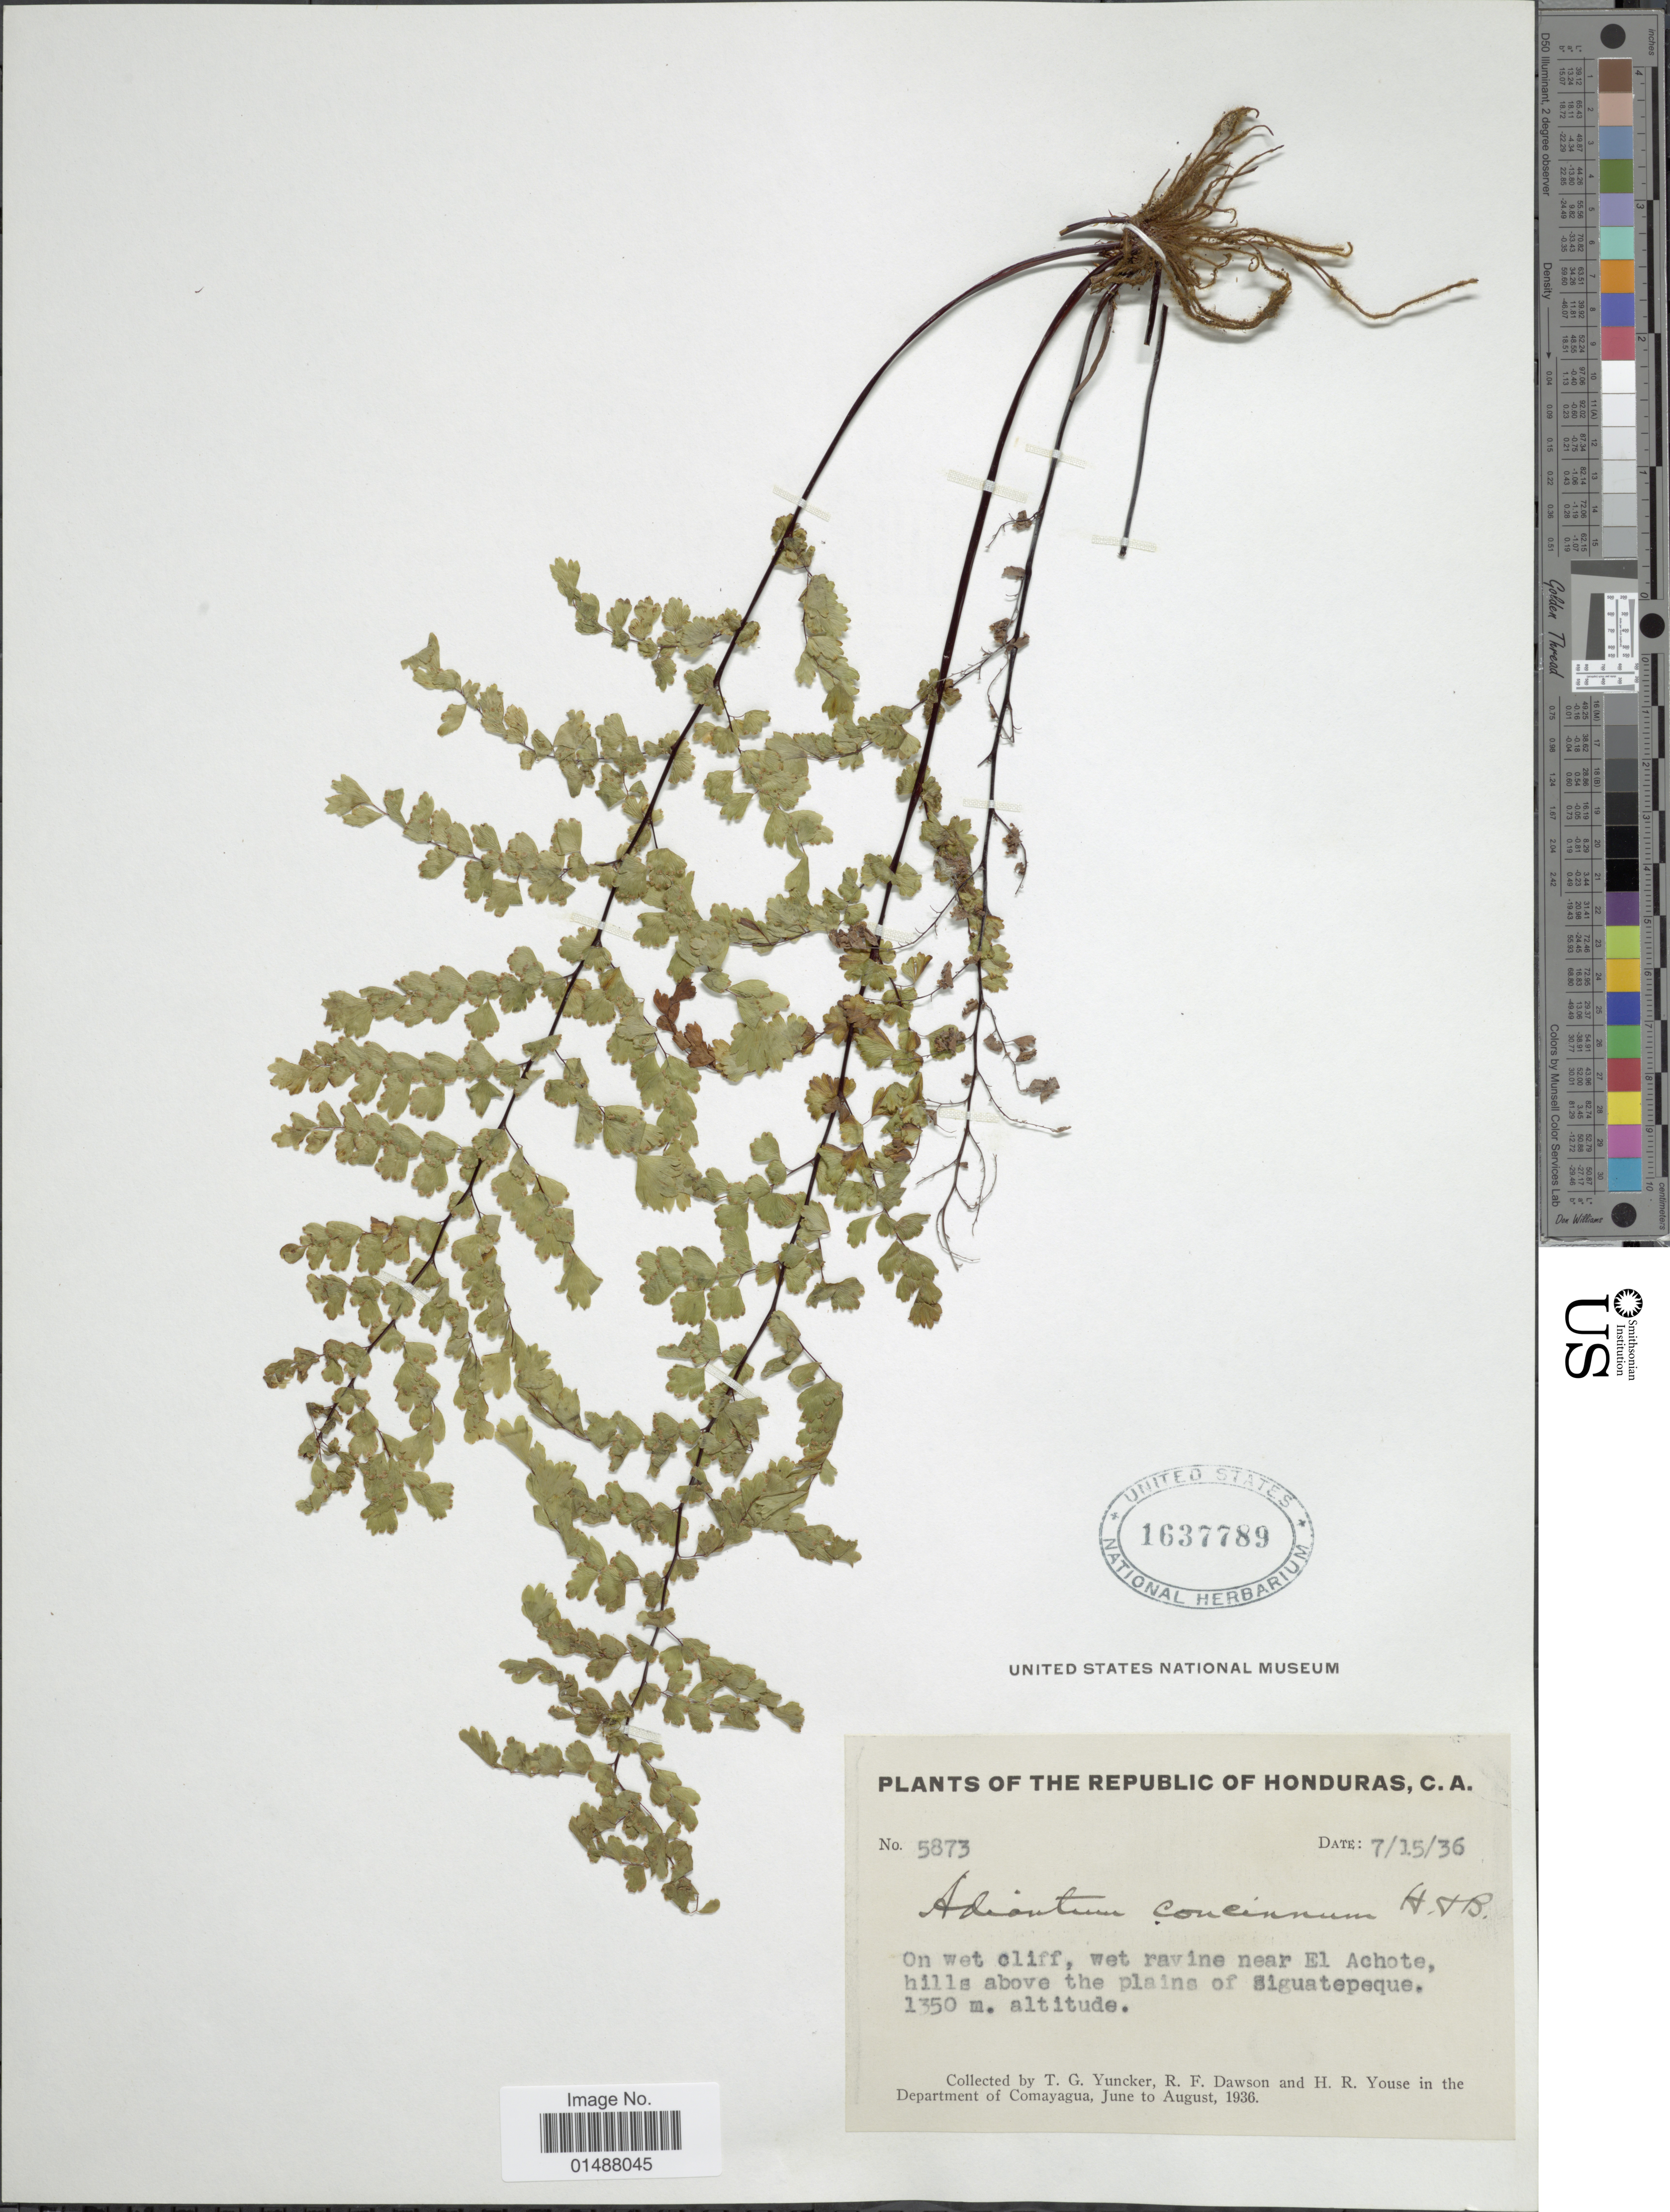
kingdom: Plantae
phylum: Tracheophyta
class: Polypodiopsida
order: Polypodiales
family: Pteridaceae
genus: Adiantum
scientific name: Adiantum concinnum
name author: Humb. & Bonpl. ex Willd.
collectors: T. G. Yuncker, R. F. Dawson & H. Youse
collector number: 5873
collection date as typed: Transcribed d/m/y: 15/7/36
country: Honduras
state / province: Comayagua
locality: On wet cliff, wet ravine near El achote, hills above the plains of Siguatepeque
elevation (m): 1350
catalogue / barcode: US 1637789